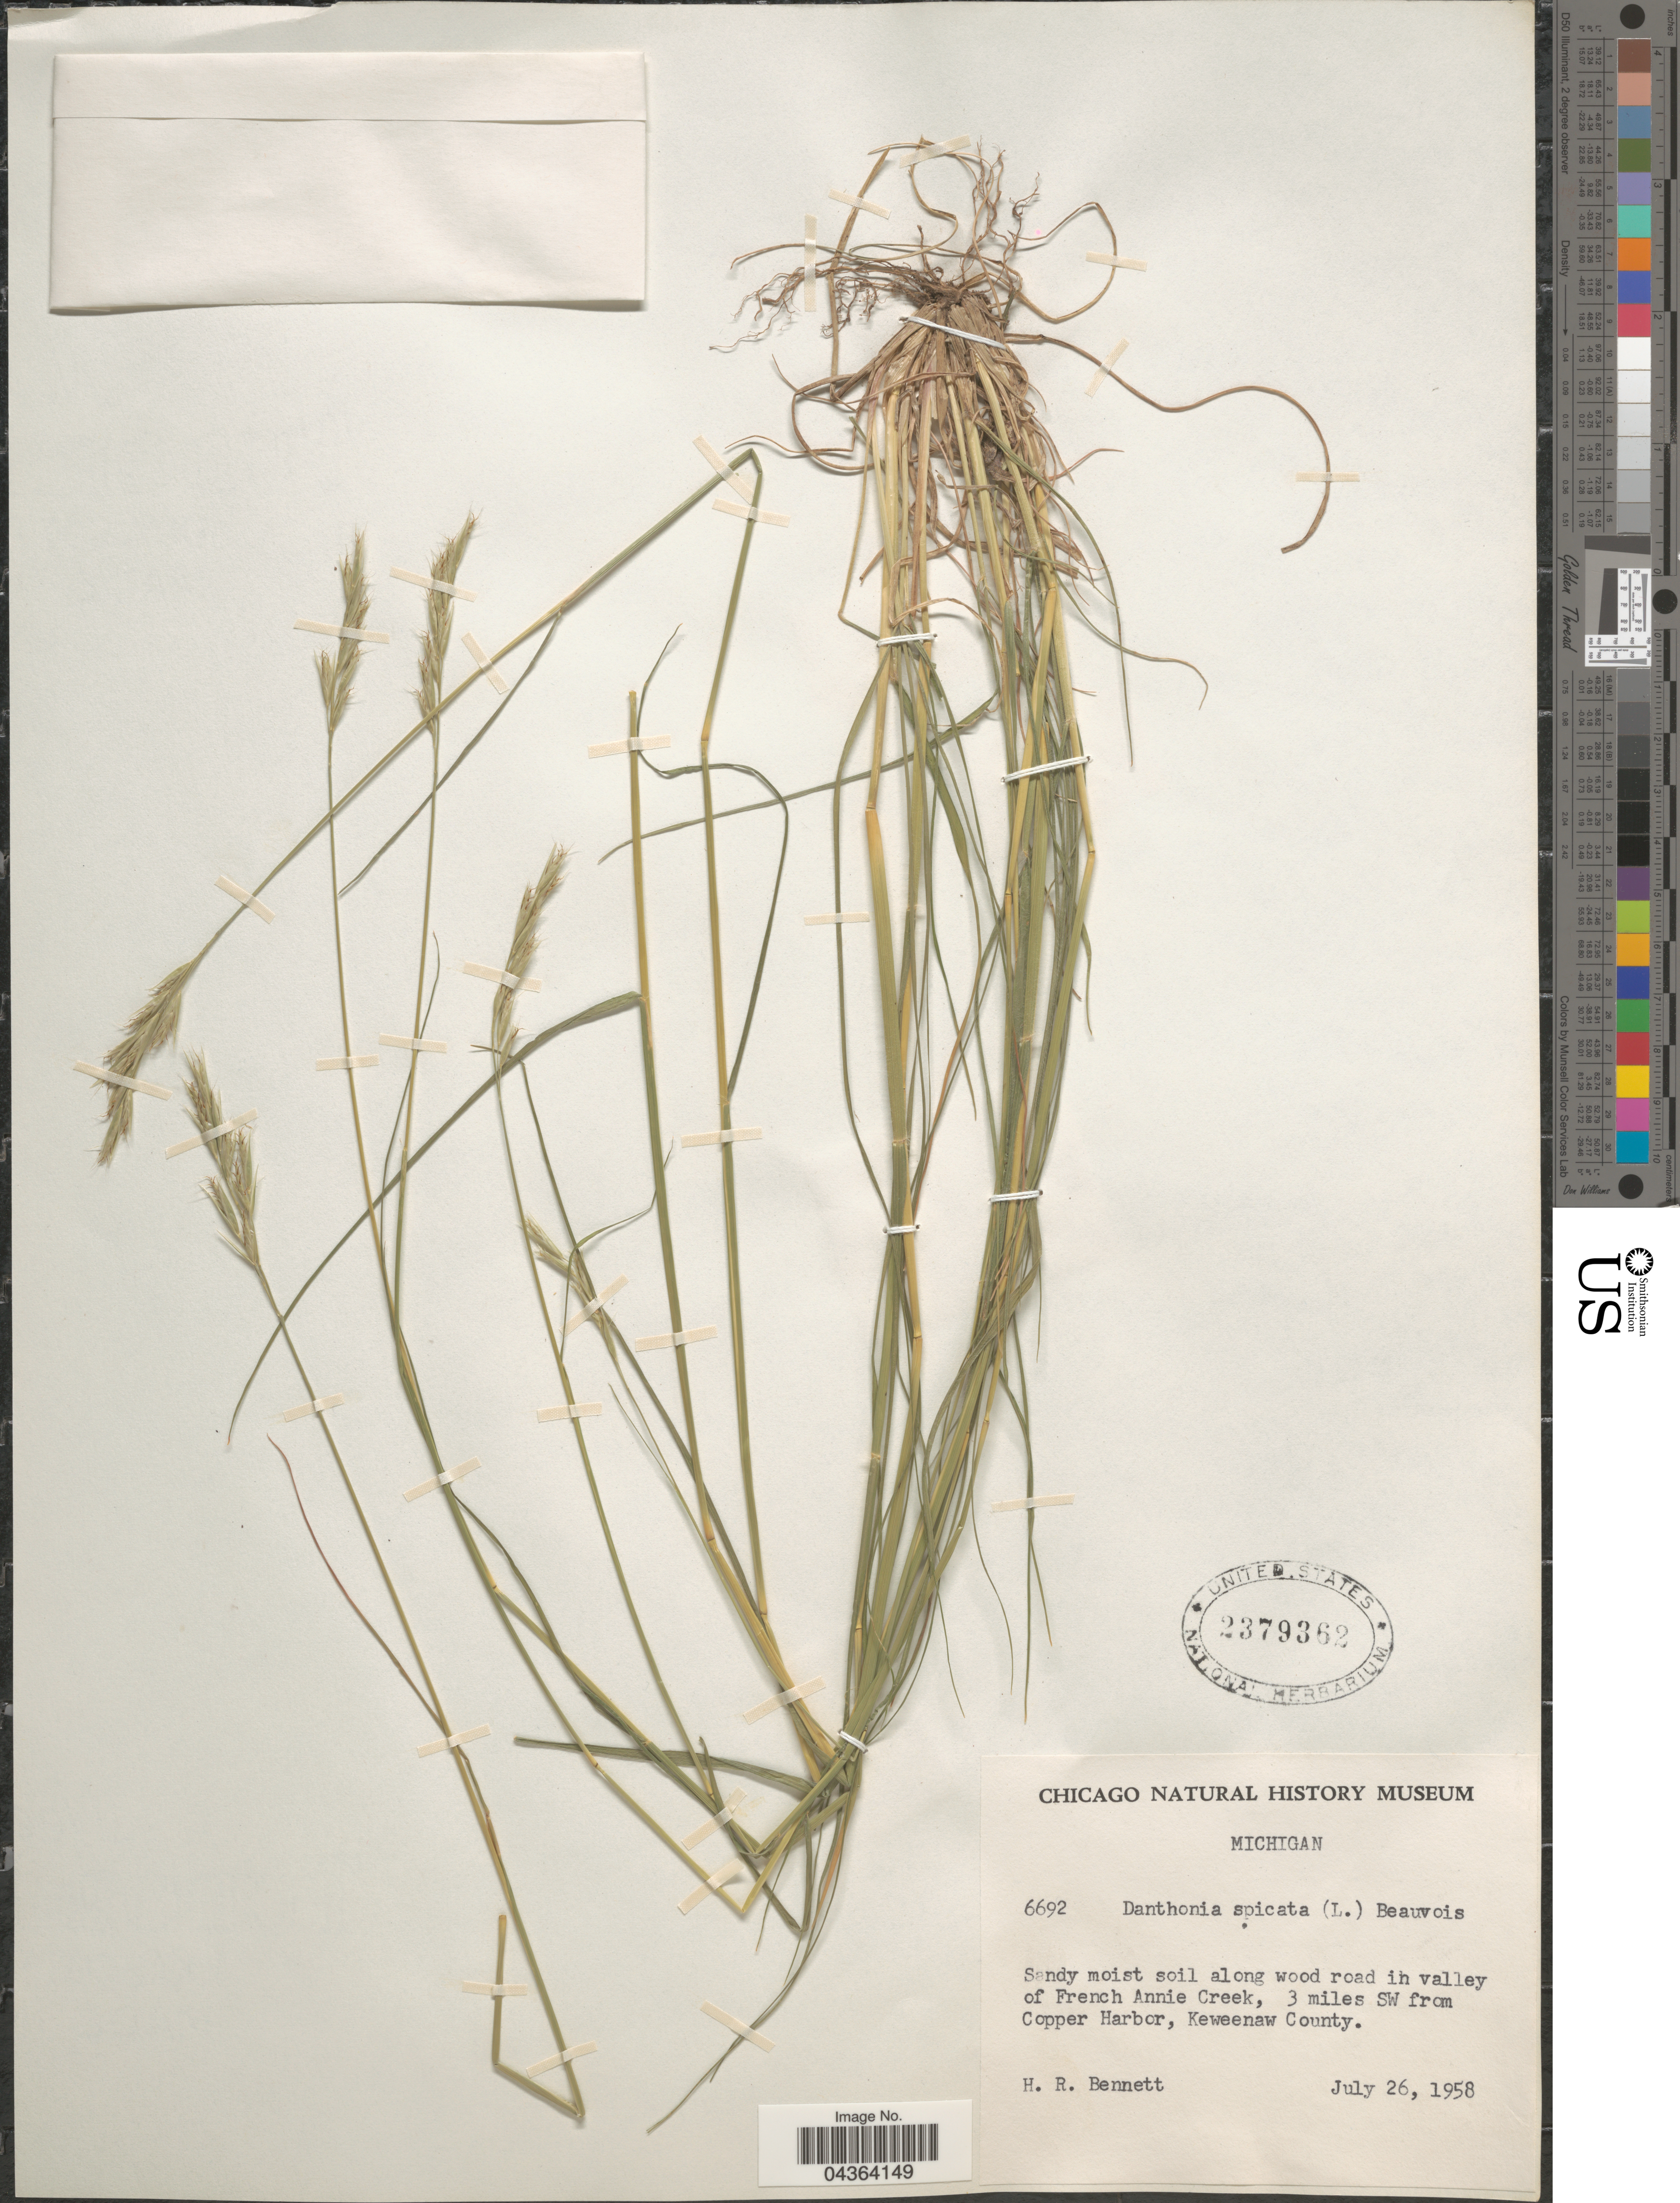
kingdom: Plantae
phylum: Tracheophyta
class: Liliopsida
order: Poales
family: Poaceae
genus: Danthonia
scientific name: Danthonia spicata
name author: (L.) P. Beauv. ex Roem. & Schult.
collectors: H. R. Bennett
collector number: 6692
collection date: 1958-07-26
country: United States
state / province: Michigan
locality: Sandy moist soil along wood road in valley of French Annie Creek, 3 miles SW from Copper Harbor, Keweenaw County.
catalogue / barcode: US 2379362